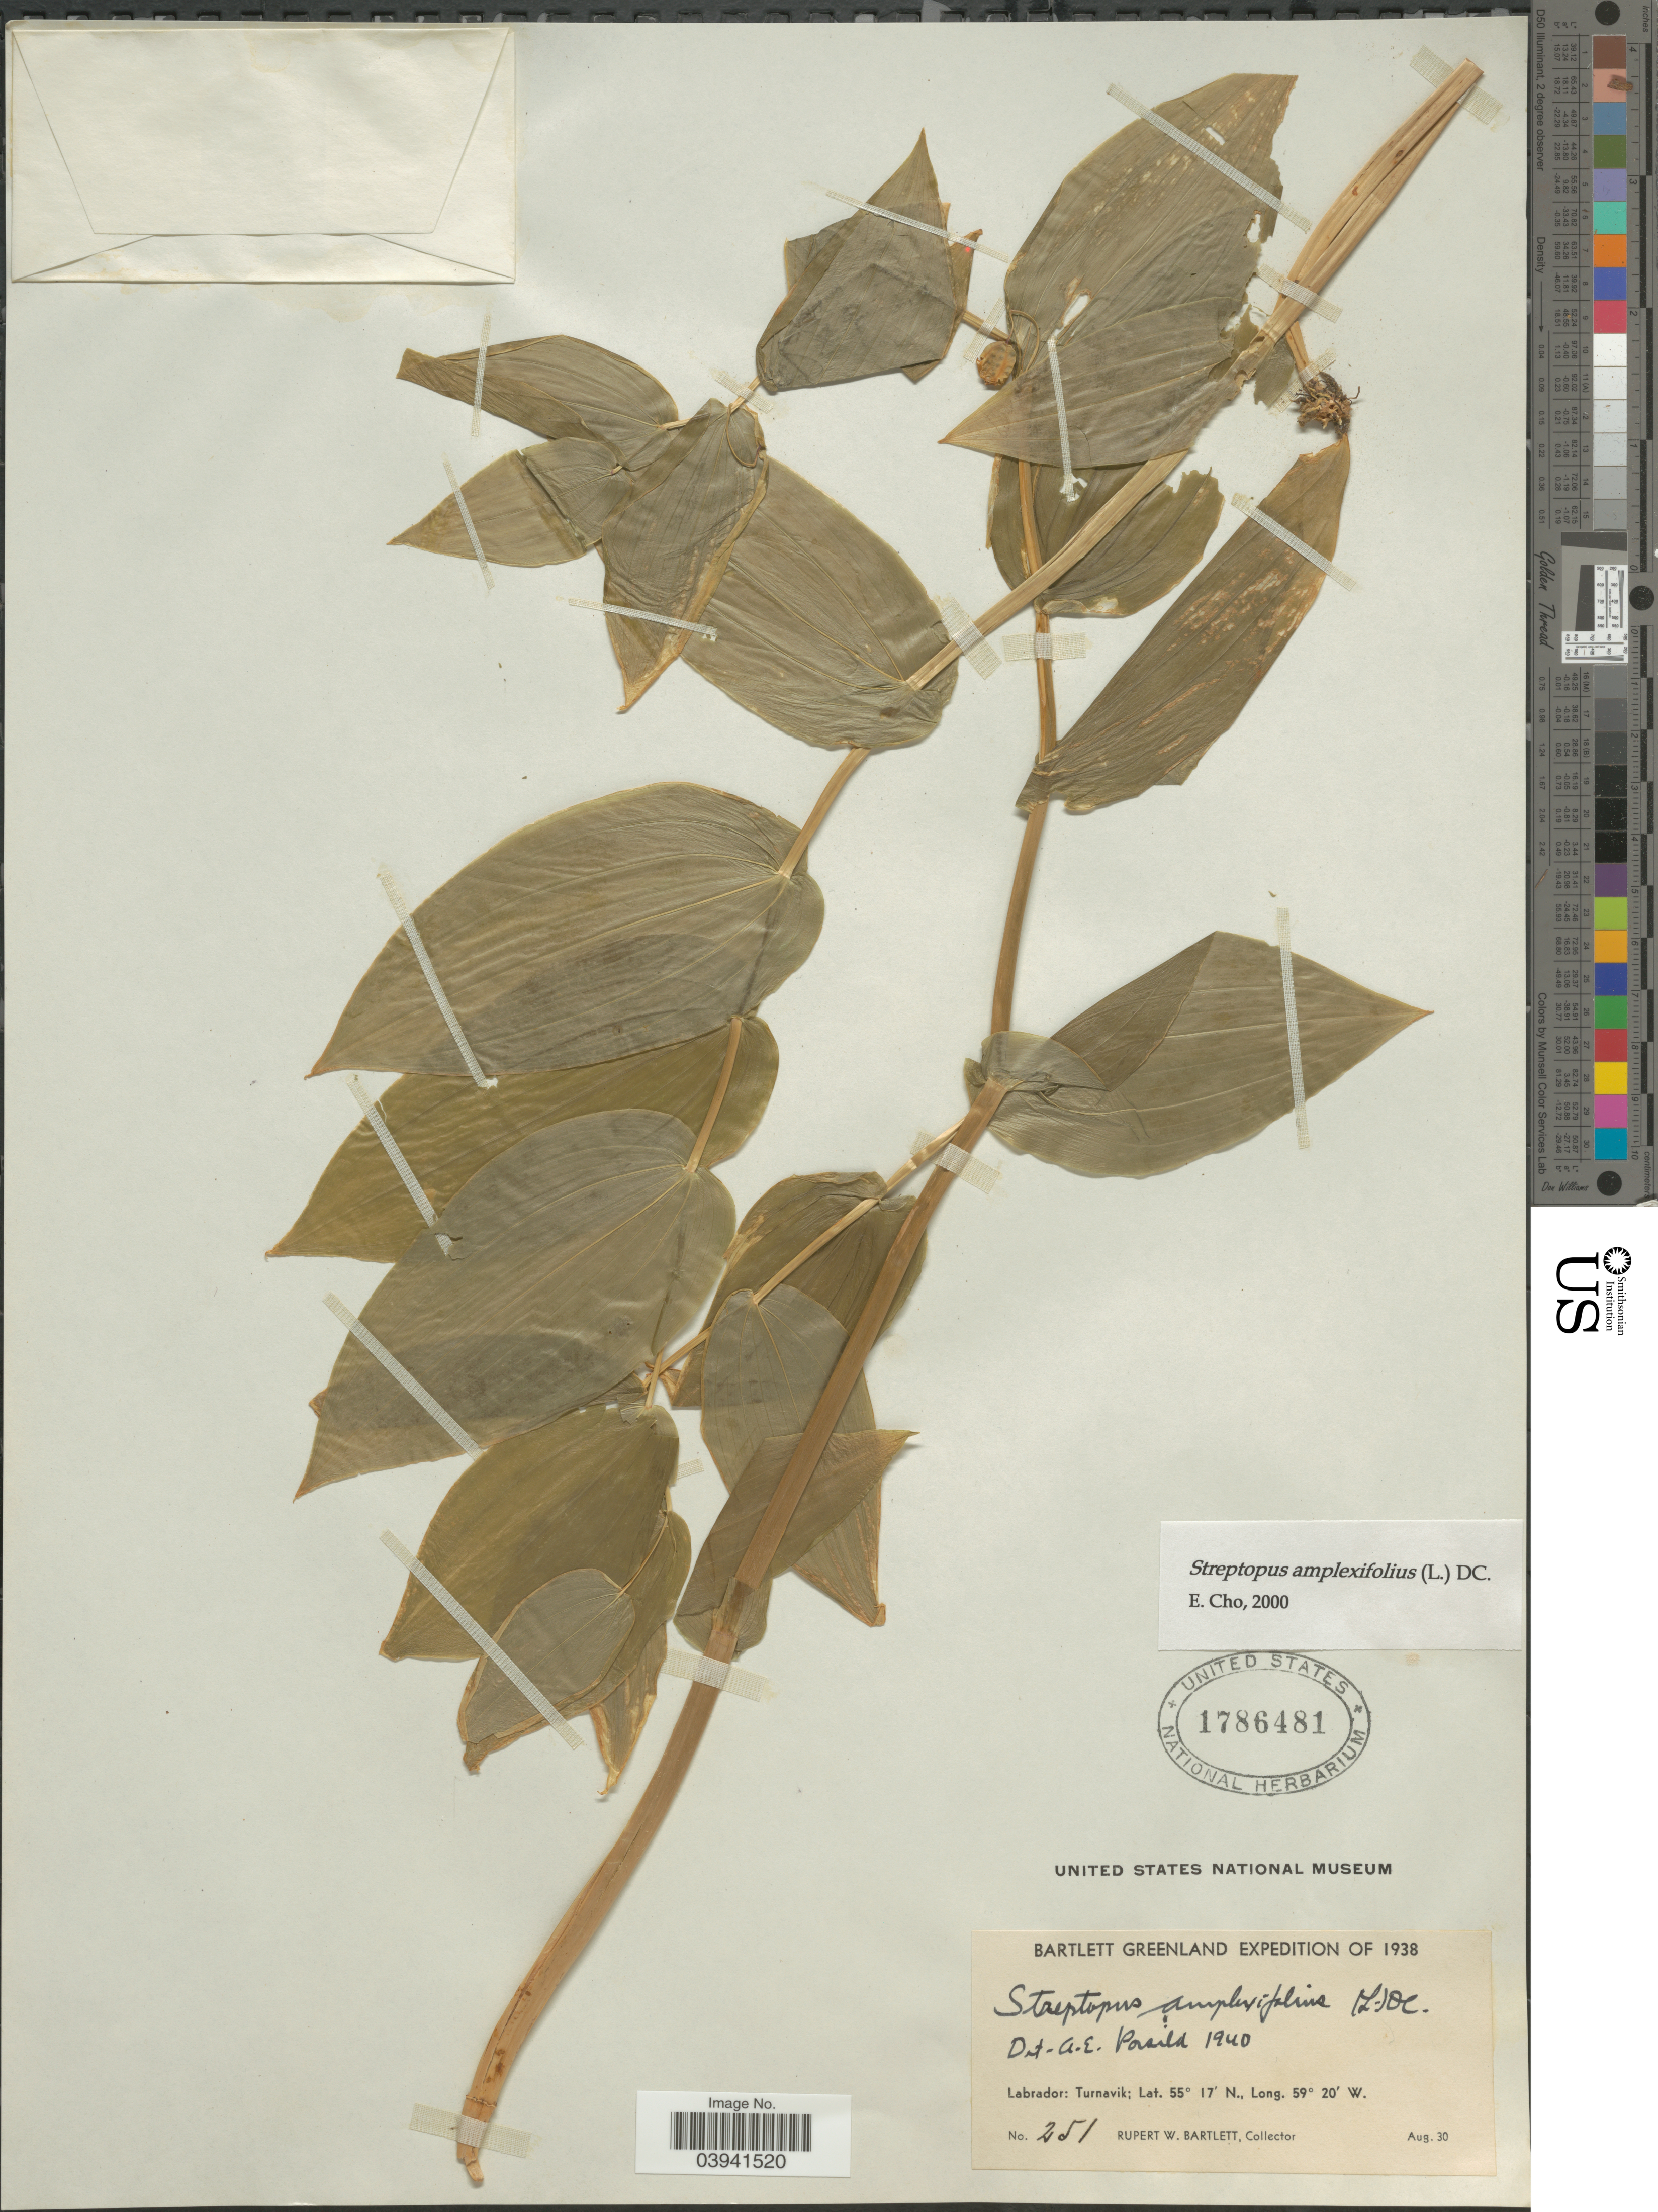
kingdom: Plantae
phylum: Tracheophyta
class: Liliopsida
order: Liliales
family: Liliaceae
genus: Streptopus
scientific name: Streptopus amplexifolius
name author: (L.) DC.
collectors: R. W. Bartlett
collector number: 251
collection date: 1938-08-30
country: Canada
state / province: Newfoundland and Labrador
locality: Labrador: Turnavik.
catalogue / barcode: US 1786481